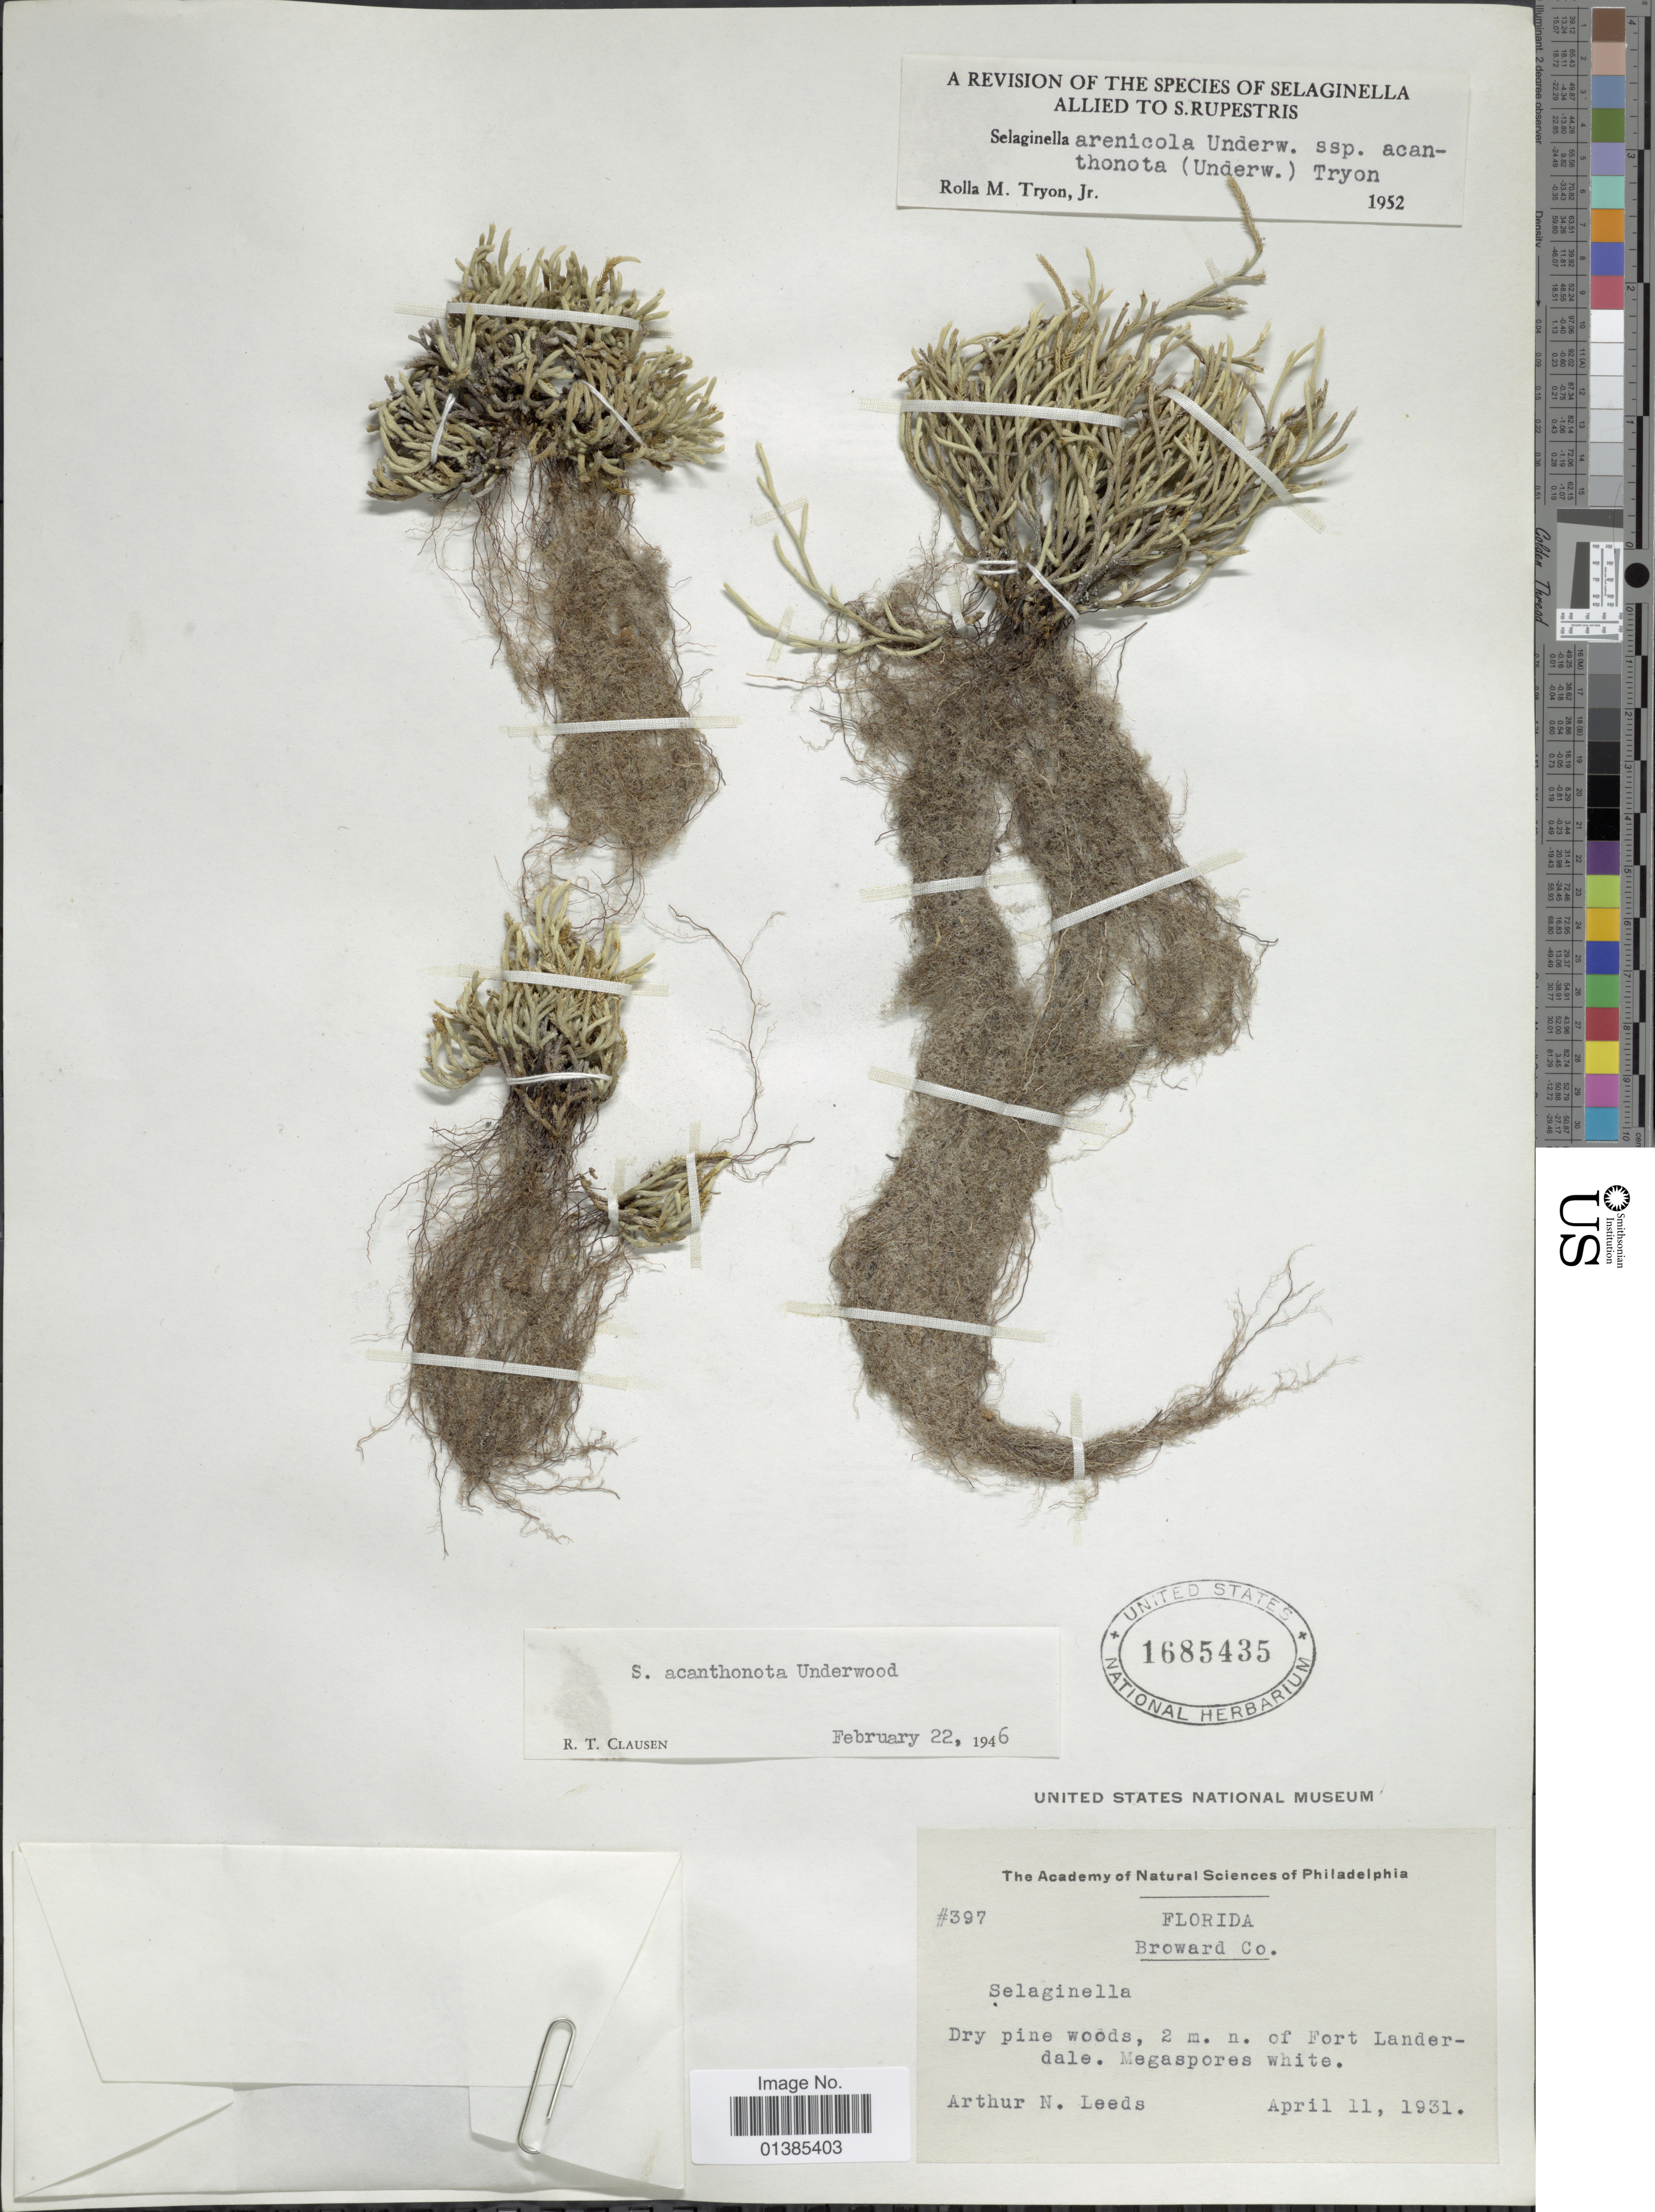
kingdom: Plantae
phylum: Tracheophyta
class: Lycopodiopsida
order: Selaginellales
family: Selaginellaceae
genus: Selaginella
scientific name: Selaginella arenicola subsp. acanthonota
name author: (Underw.) R.M. Tryon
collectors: A. N. Leeds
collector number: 397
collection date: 1931-04-11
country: United States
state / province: Florida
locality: Broward Co. 2 m. n. of Fort Landerdale.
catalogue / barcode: US 1685435